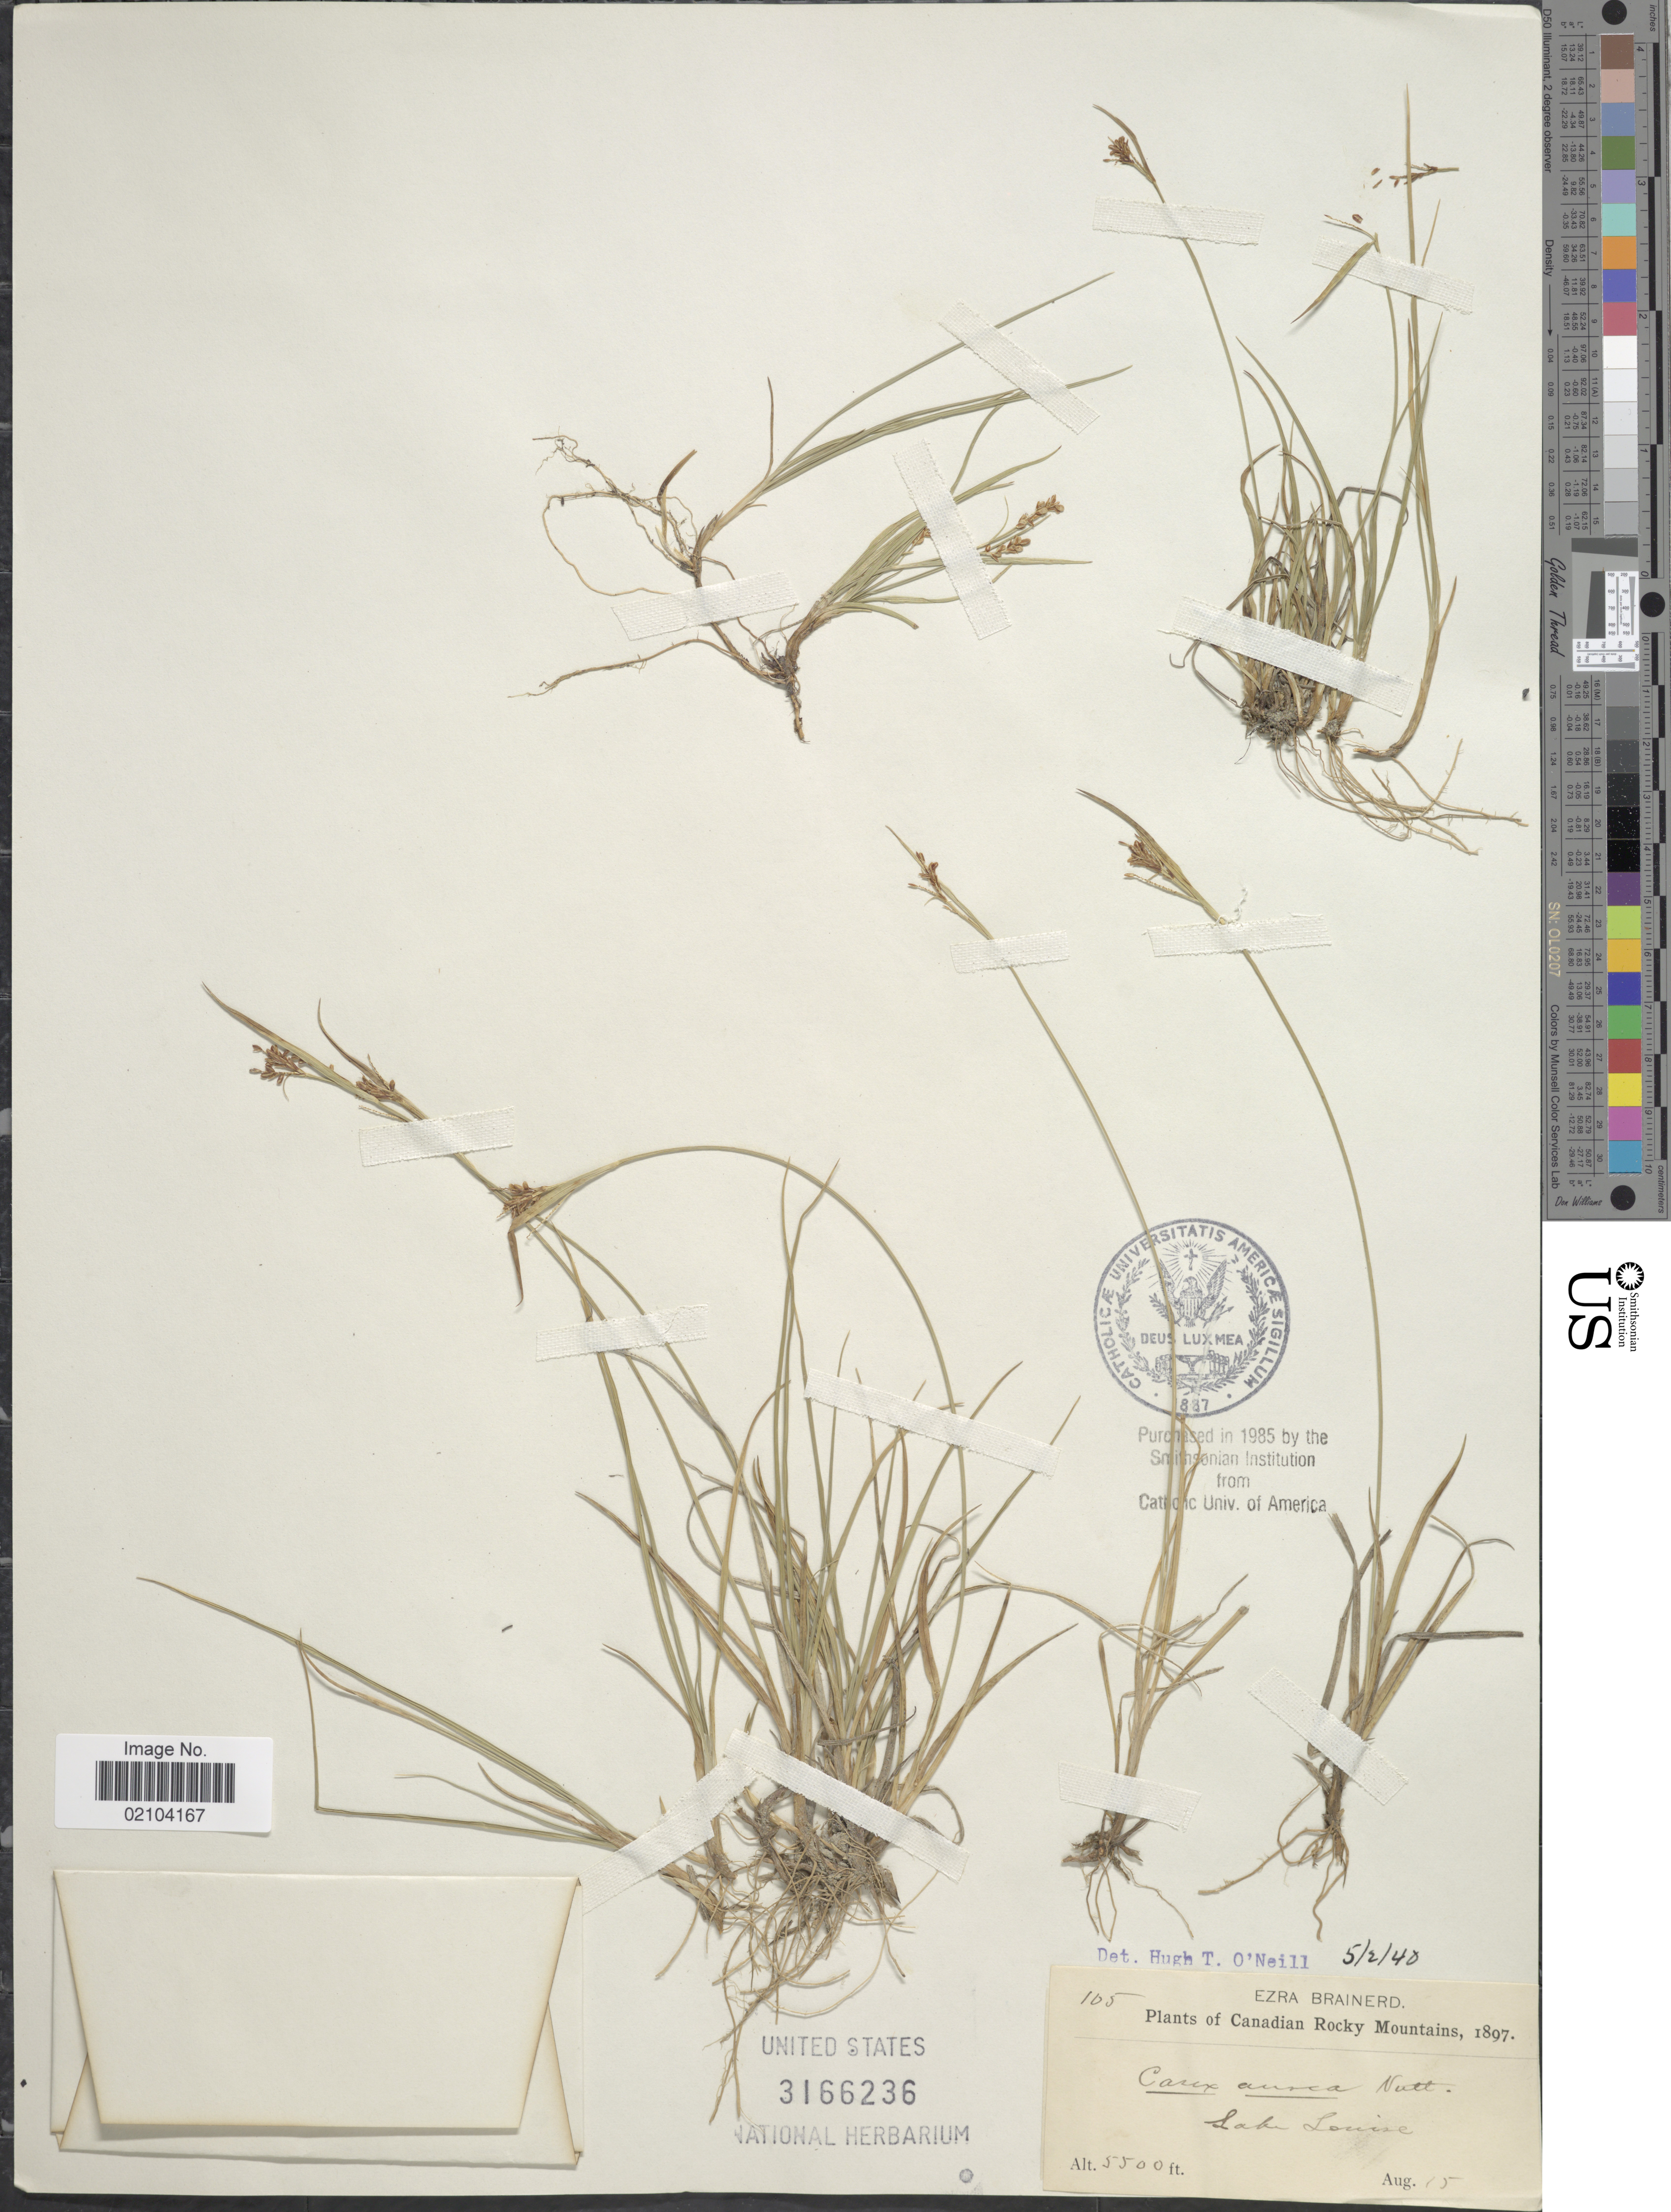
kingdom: Plantae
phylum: Tracheophyta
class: Liliopsida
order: Poales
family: Cyperaceae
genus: Carex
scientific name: Carex aurea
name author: Nutt.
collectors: E. Brainerd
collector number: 105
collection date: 1897-08-15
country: Canada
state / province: Alberta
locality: Canadian Rocky Mountains, Lake Louise.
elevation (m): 1676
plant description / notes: No precise locality correction needed.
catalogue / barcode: US 3166236